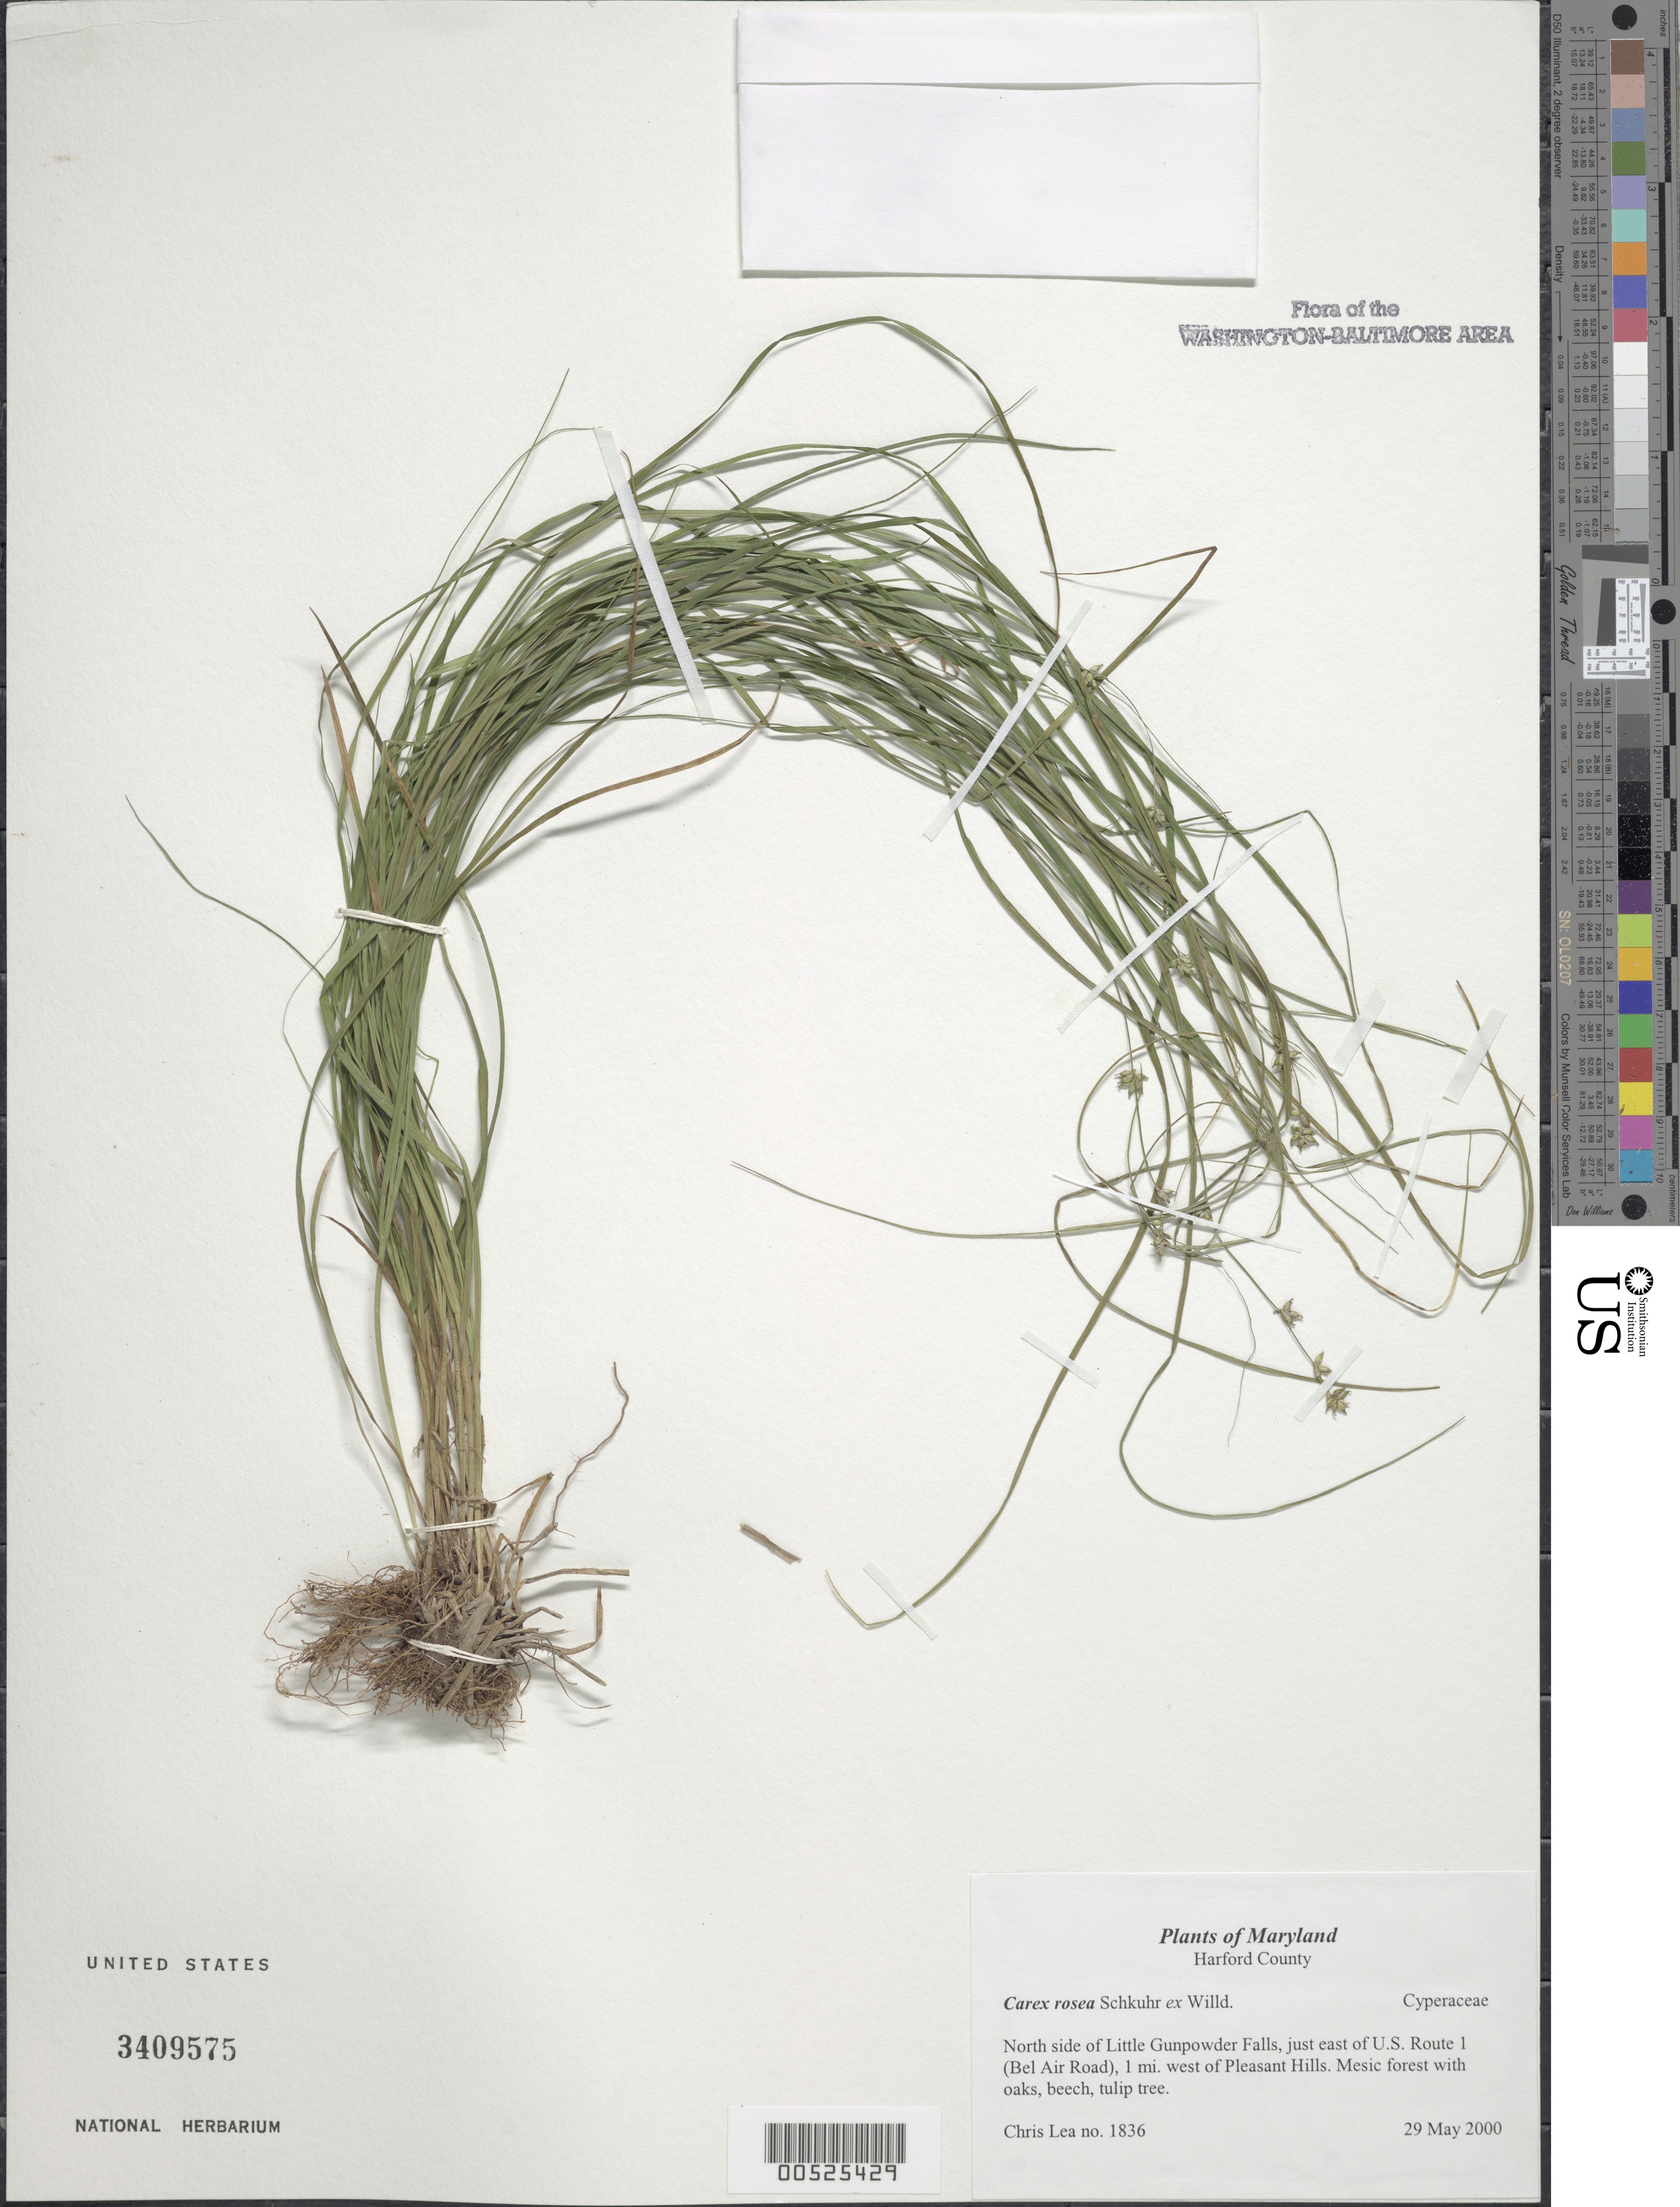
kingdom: Plantae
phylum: Tracheophyta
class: Liliopsida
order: Poales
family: Cyperaceae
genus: Carex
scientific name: Carex rosea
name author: Willd.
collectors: C. Lea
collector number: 1836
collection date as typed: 29 May 2000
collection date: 2000-05-29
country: United States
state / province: Maryland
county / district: Harford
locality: North side of Little Gunpowder Falls, just east of U.S. Route 1 (Bel Air Road), 1 mi. west of Pleasant Hills.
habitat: Mesic forest with oaks, beech, tulip tree.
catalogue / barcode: US 3409575